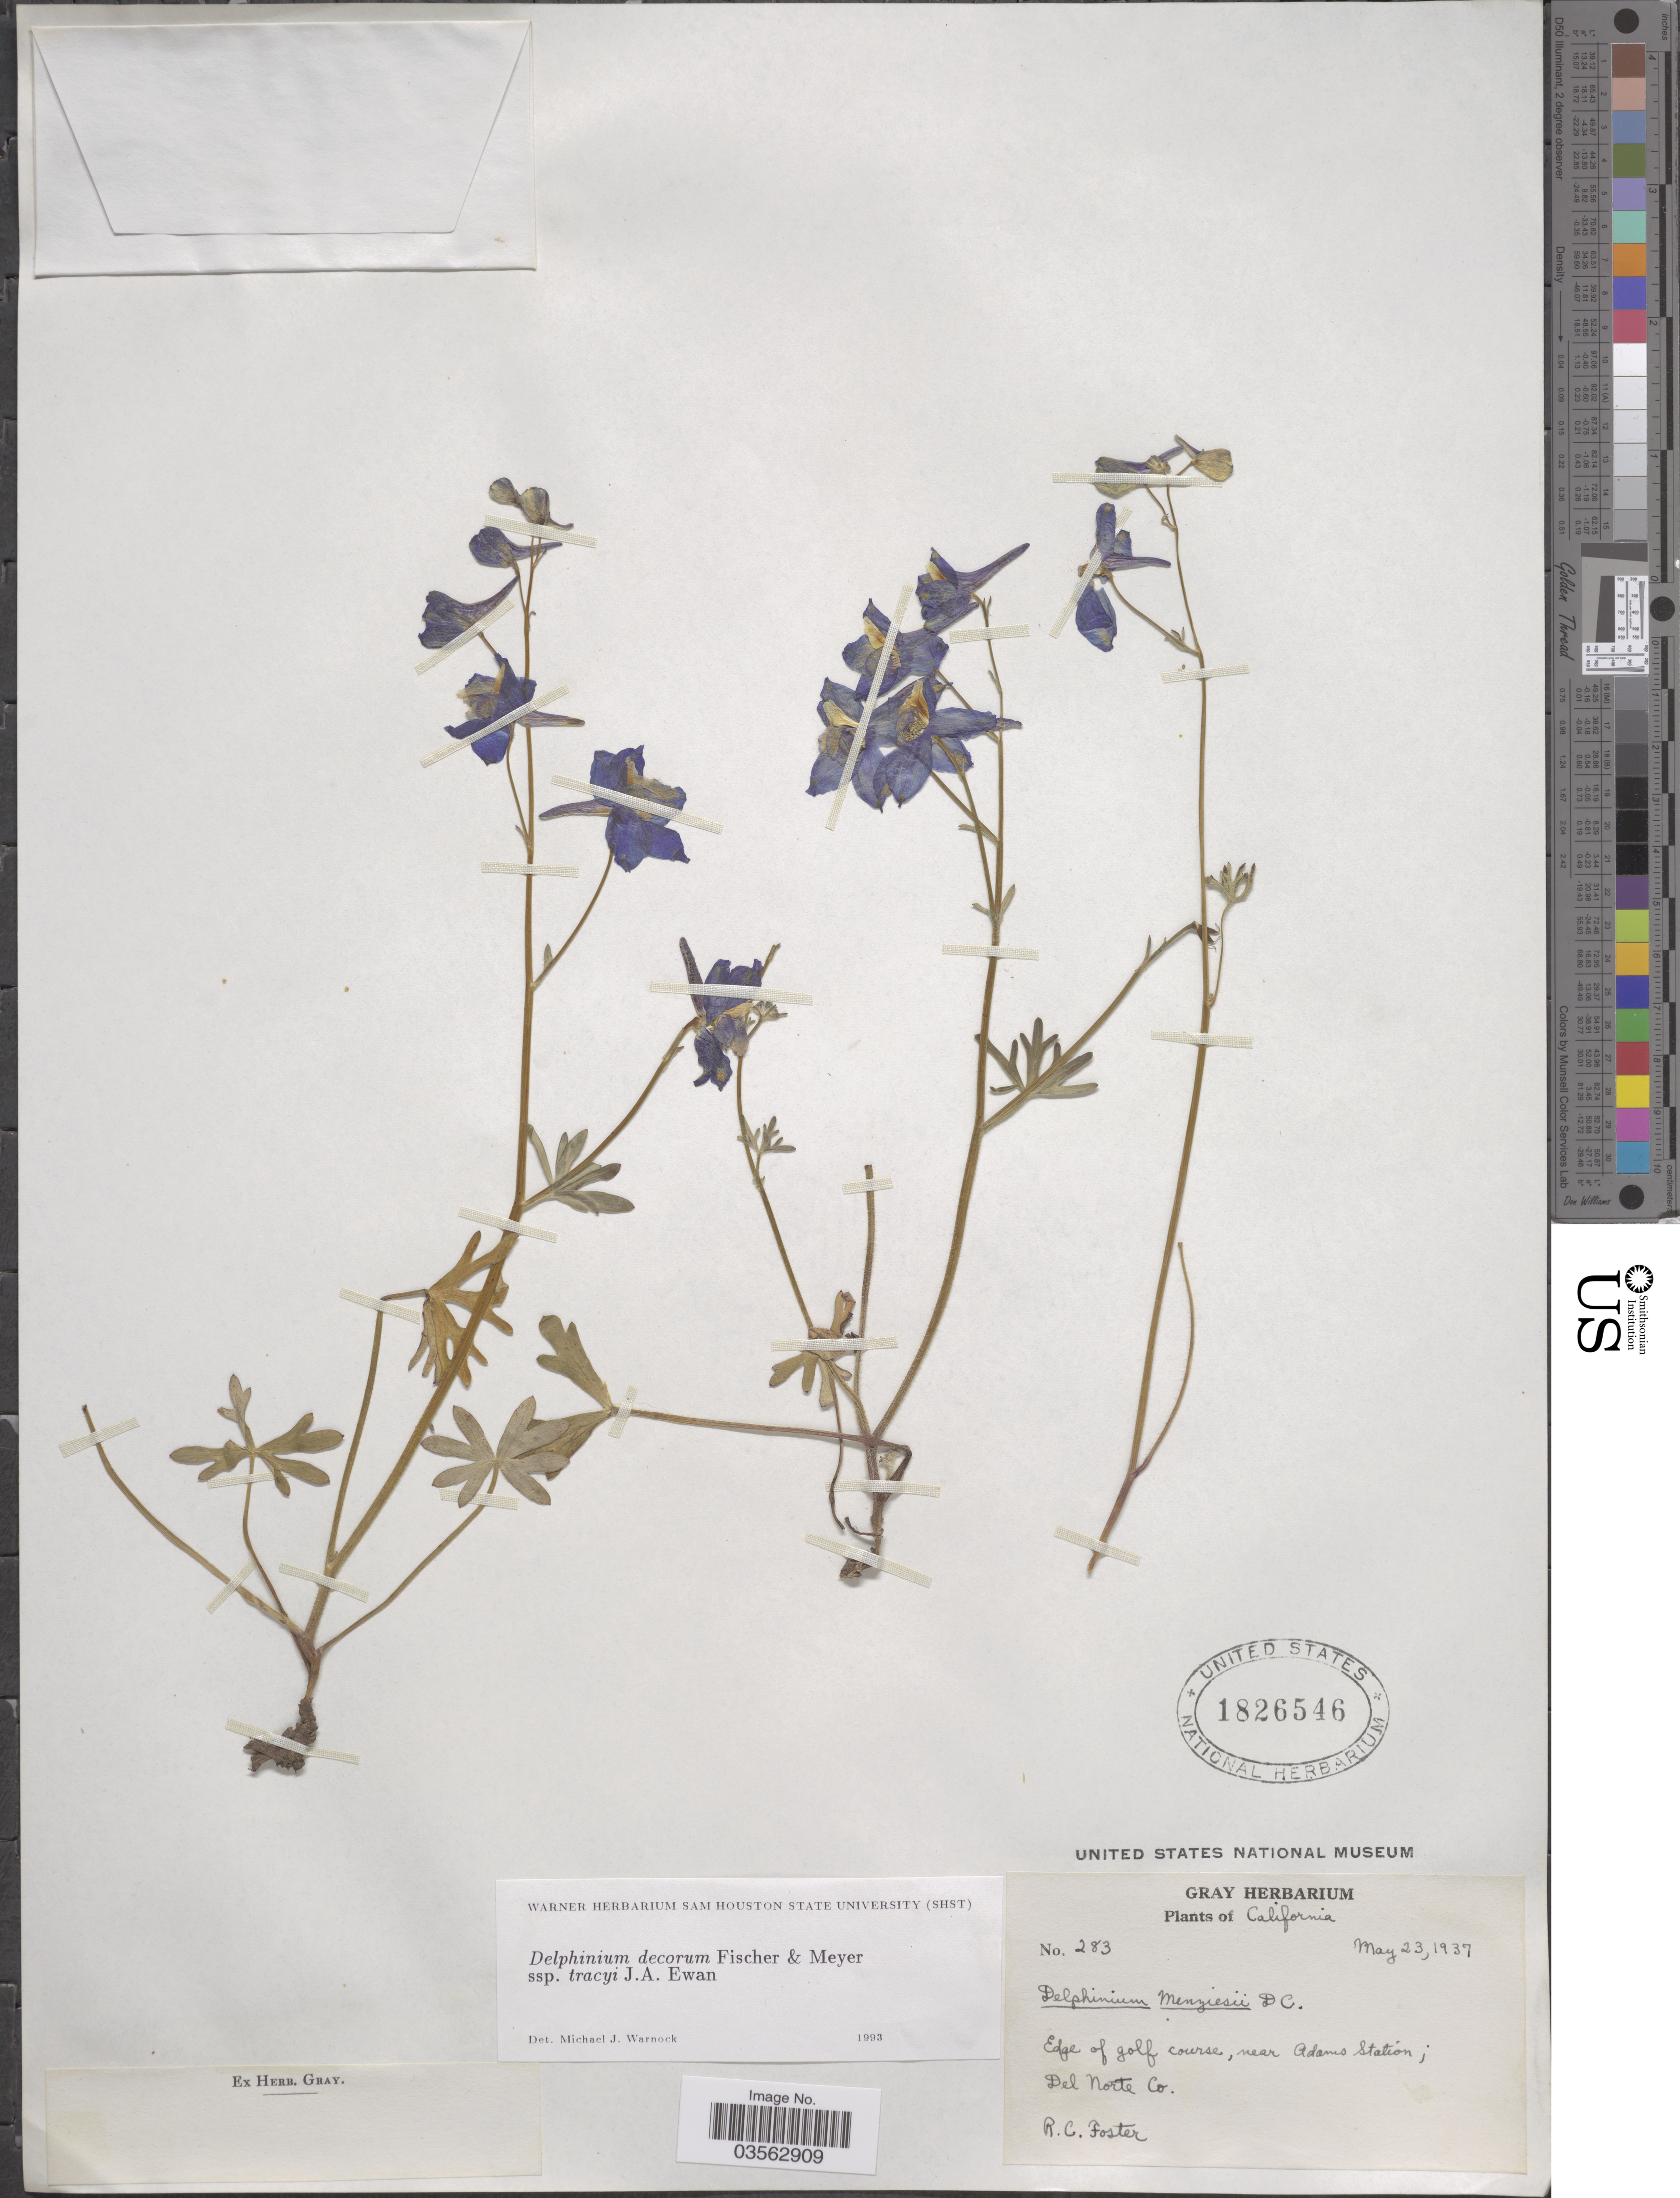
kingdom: Plantae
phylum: Tracheophyta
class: Magnoliopsida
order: Ranunculales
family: Ranunculaceae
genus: Delphinium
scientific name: Delphinium decorum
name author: Fisch. & C.A. Mey.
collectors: R. C. Foster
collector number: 283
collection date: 1937-05-23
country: United States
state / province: California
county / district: Del Norte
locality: Edge of golf course, near Adams Station; Del Norte Co.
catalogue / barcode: US 1826546